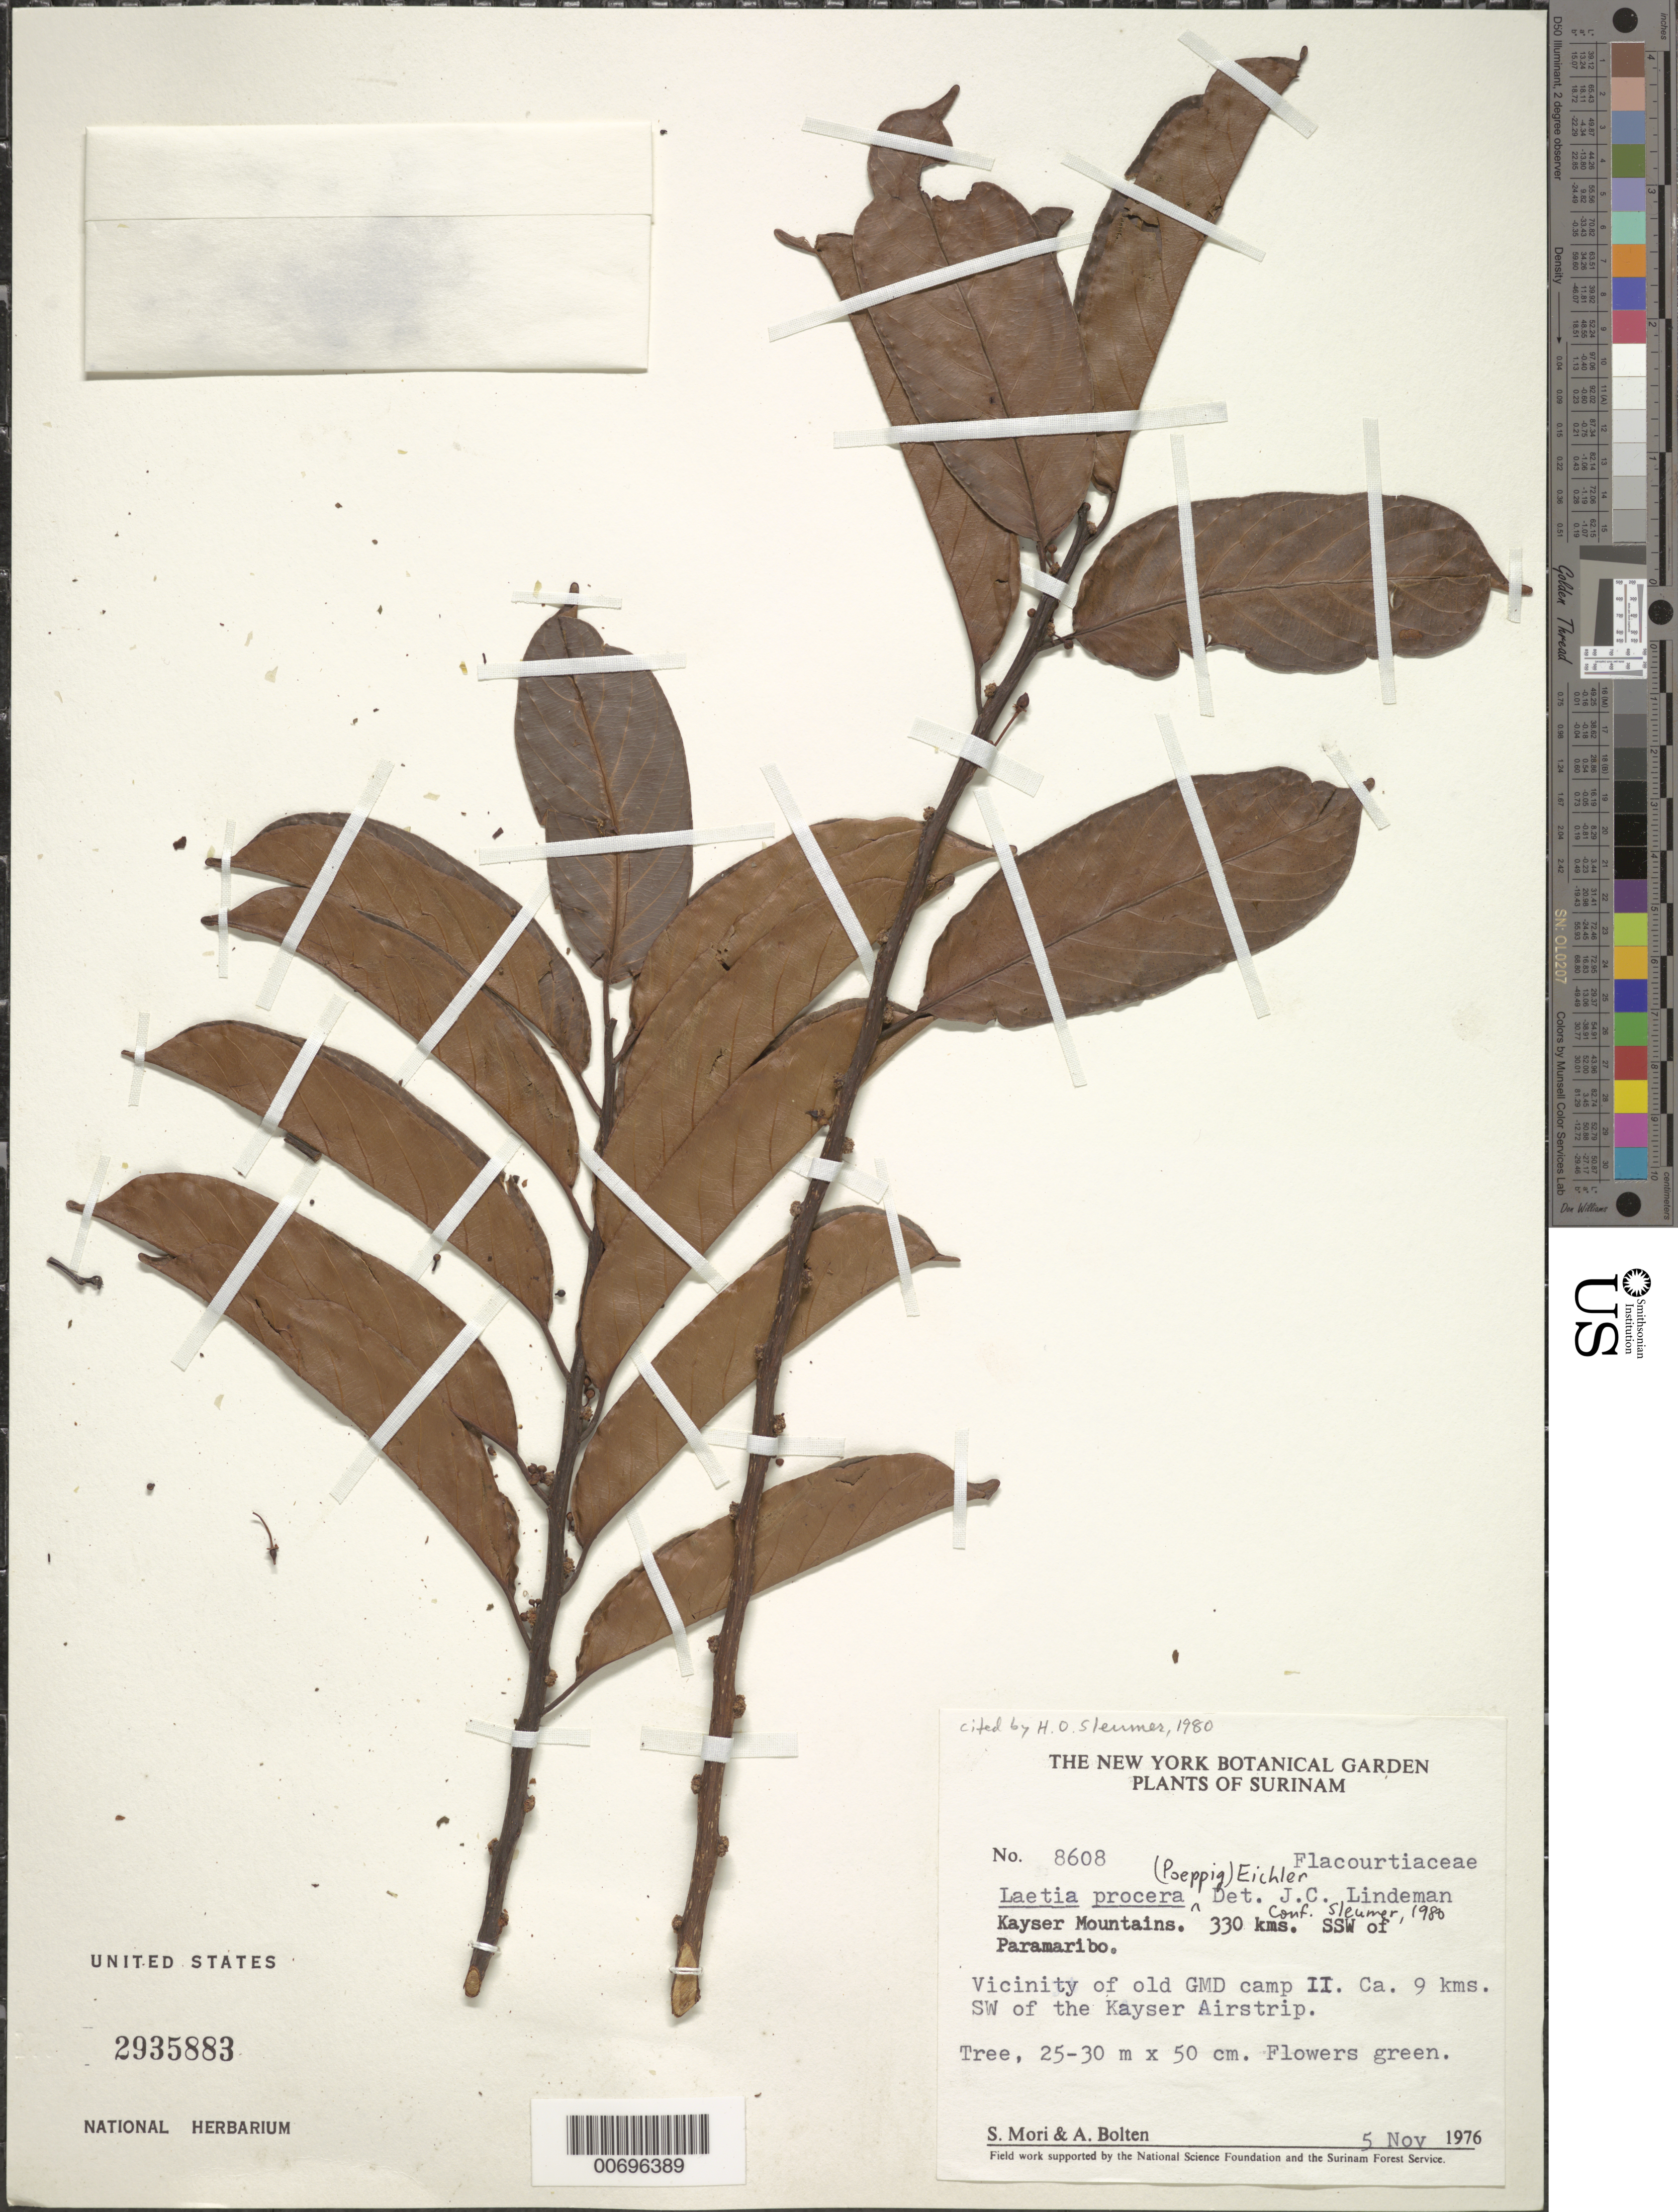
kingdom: Plantae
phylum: Tracheophyta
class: Magnoliopsida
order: Malpighiales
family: Salicaceae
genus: Laetia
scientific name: Laetia procera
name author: (Poepp.) Eichler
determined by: Sleumer, H. O.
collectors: S. Mori & A. Bolten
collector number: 8608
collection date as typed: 5-Nov-76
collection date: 1976-11-05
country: Suriname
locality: Kayser Mountains, 330 km SSW of Paramaribo, vicinity of GMD camp II, 9 km SW Kayser Airstrip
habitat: Tree 25-30 m x 50 cm. Flowers green.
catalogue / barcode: US 2935883